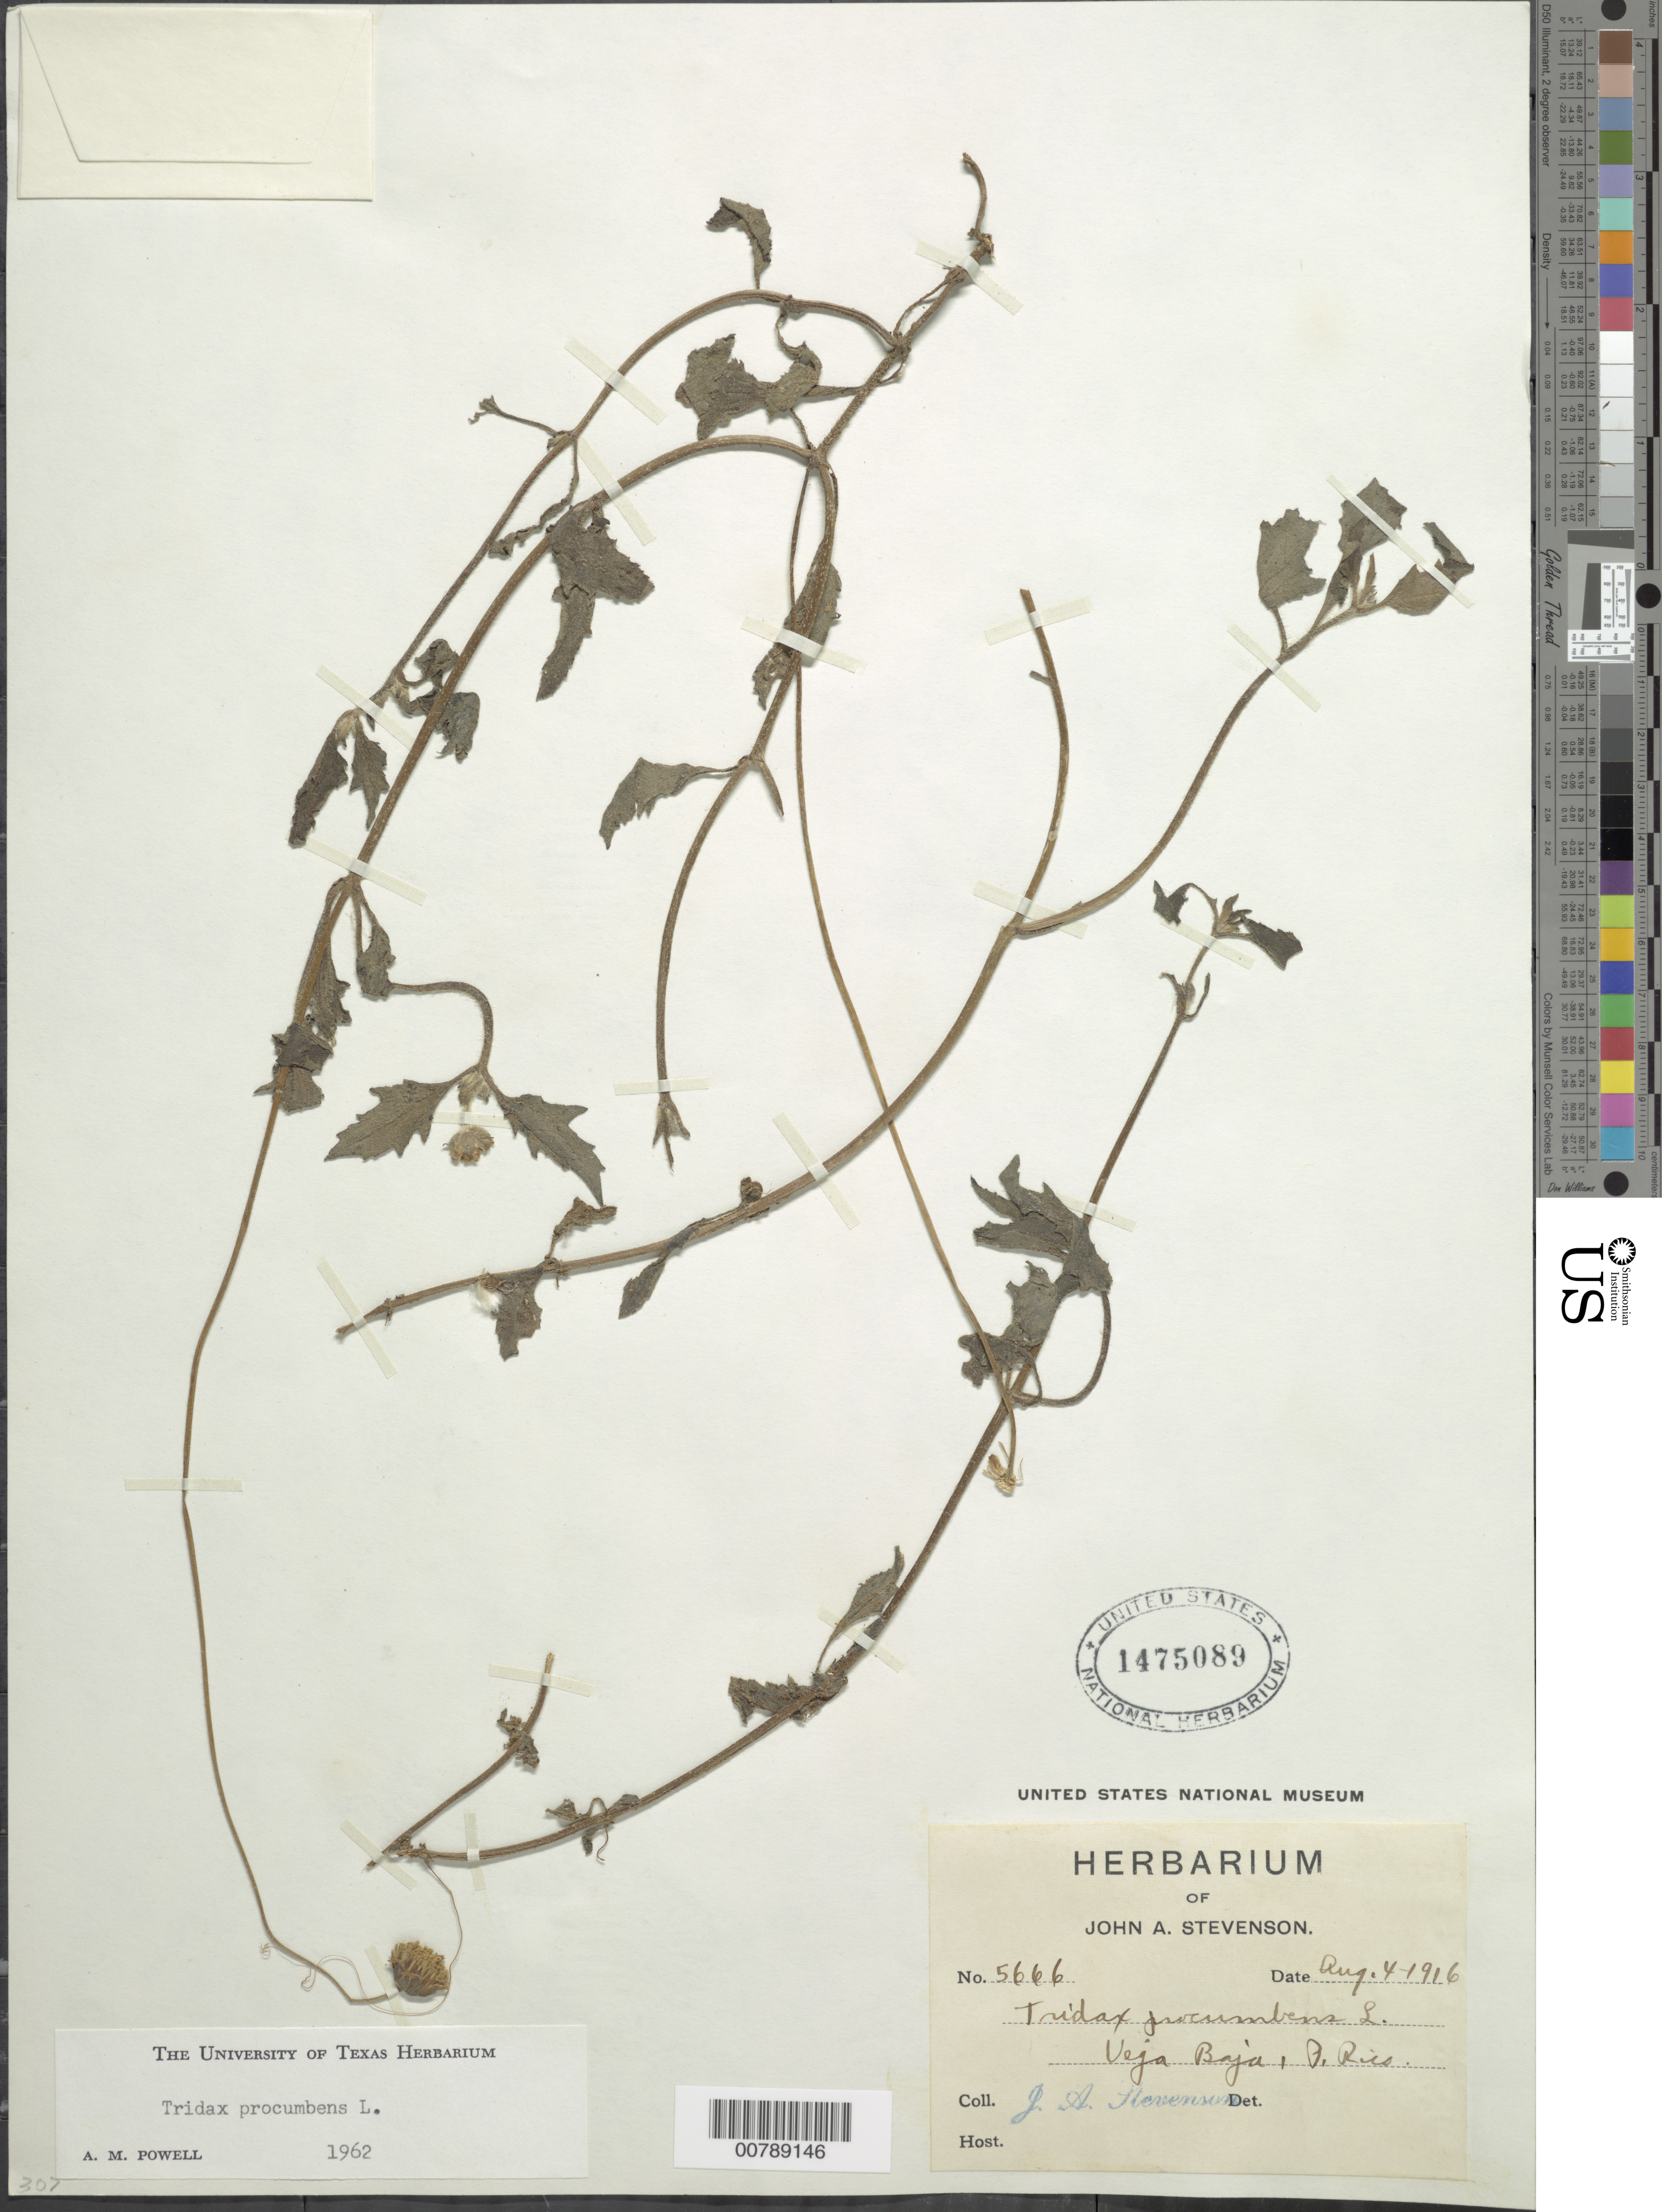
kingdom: Plantae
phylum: Tracheophyta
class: Magnoliopsida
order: Asterales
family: Asteraceae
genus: Tridax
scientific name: Tridax procumbens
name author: L.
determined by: Powell, A.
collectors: J. Stevenson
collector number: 5666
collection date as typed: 04 Aug 1916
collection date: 1916-08-04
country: Puerto Rico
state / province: Vega Baja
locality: Vega Baja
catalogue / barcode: US 1475089